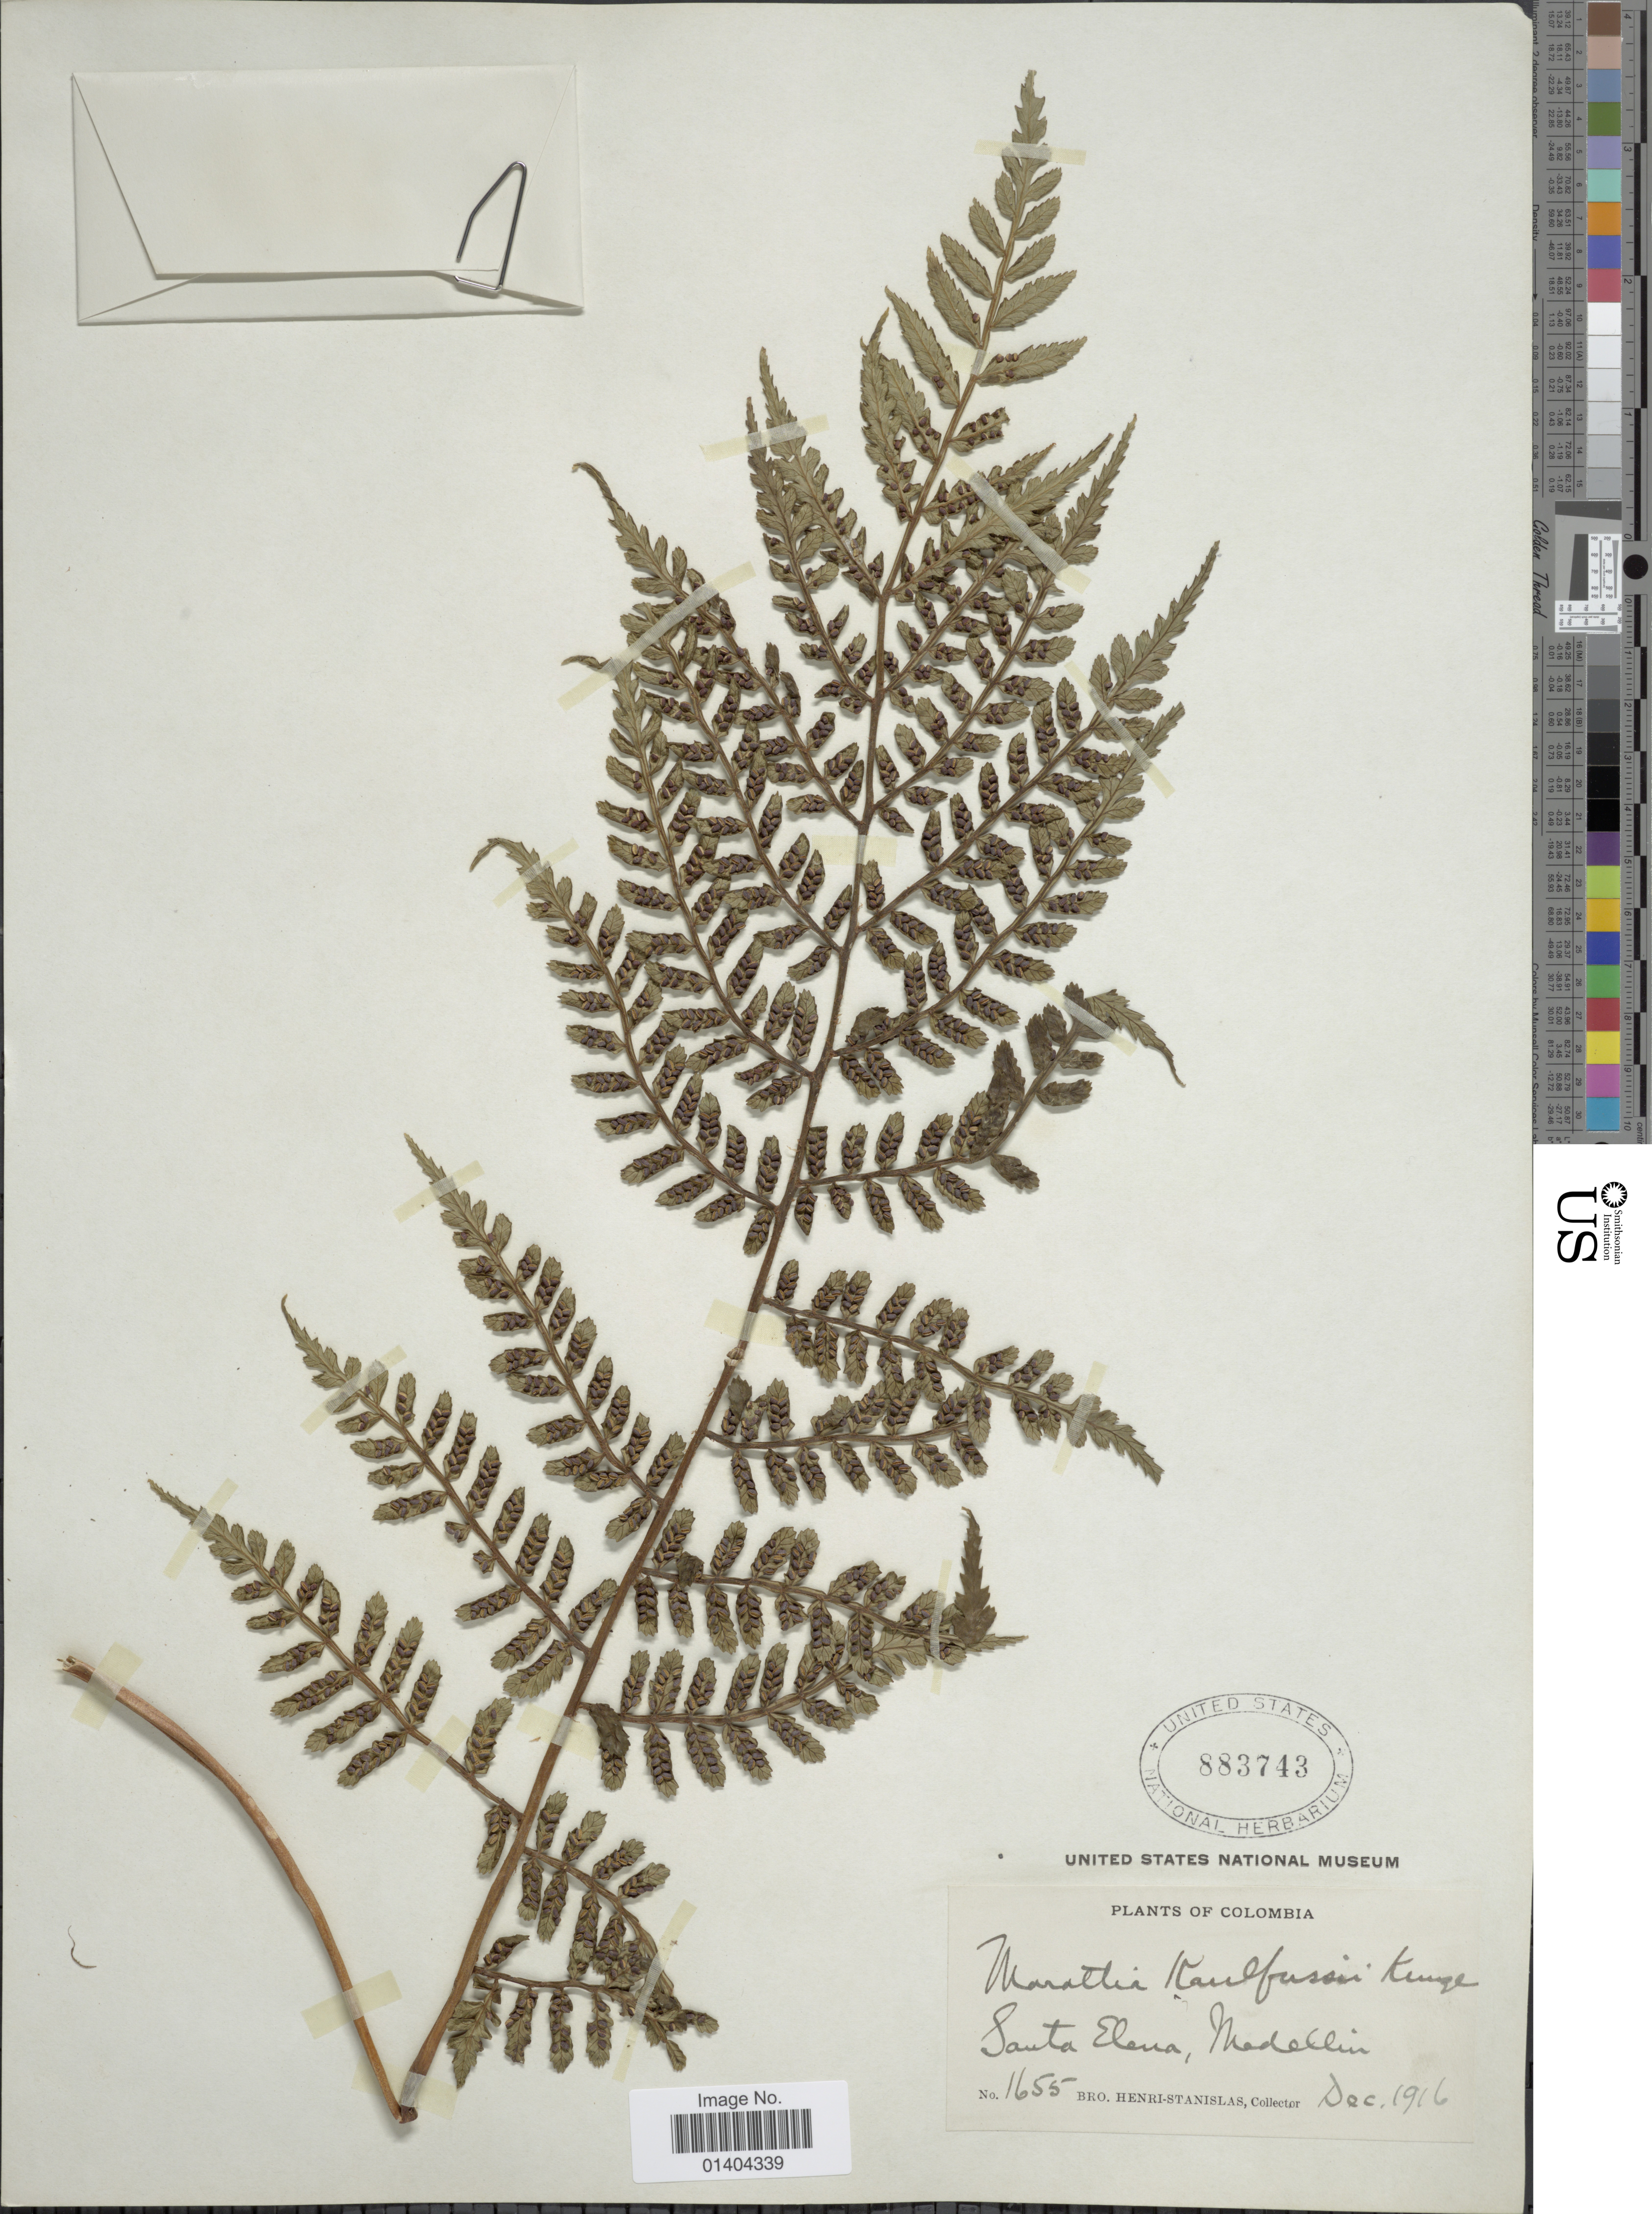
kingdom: Plantae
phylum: Tracheophyta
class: Polypodiopsida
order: Marattiales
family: Marattiaceae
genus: Marattia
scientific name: Marattia laevis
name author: Sm.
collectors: Henri-Stanislas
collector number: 1655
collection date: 1916-12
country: Ecuador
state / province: Santa Elena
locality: Medellin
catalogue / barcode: US 883743